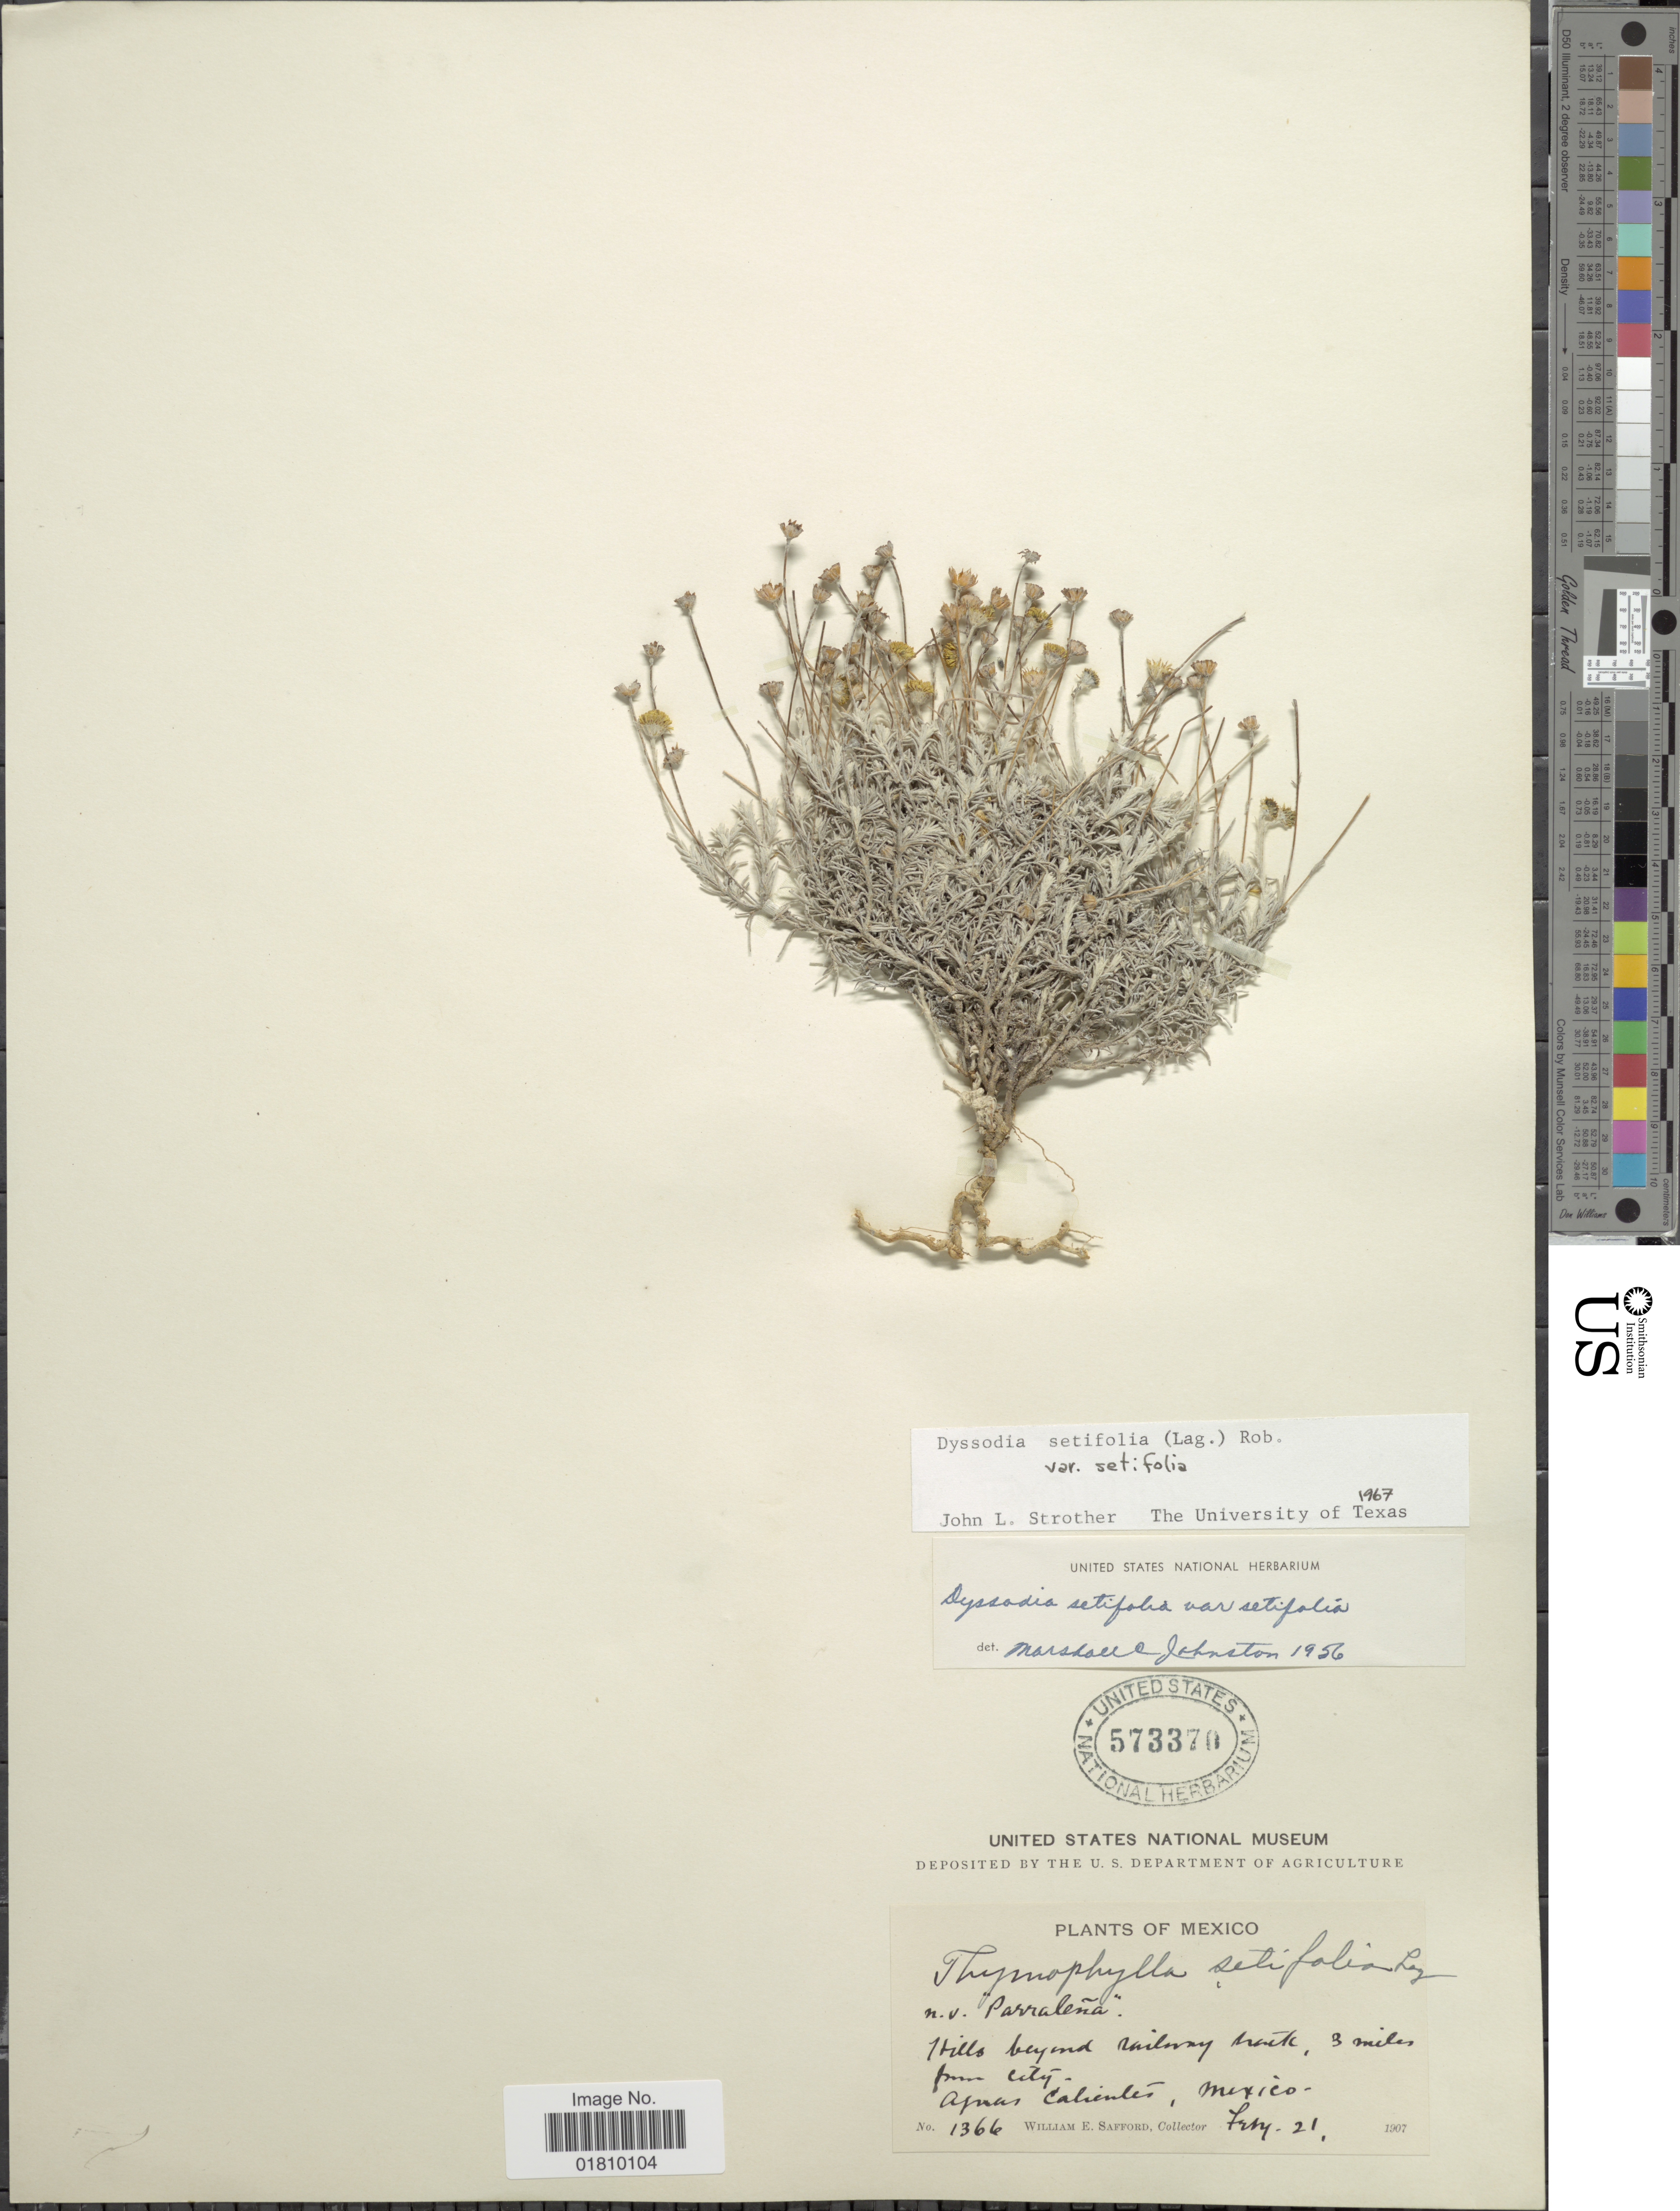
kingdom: Plantae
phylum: Tracheophyta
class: Magnoliopsida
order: Asterales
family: Asteraceae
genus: Thymophylla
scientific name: Thymophylla setifolia var. setifolia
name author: Lag.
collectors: W. E. Safford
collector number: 1366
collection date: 1907-02-21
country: Mexico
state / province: Aguascalientes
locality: Hills beyond railway north, 3 miles from City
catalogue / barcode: US 573370